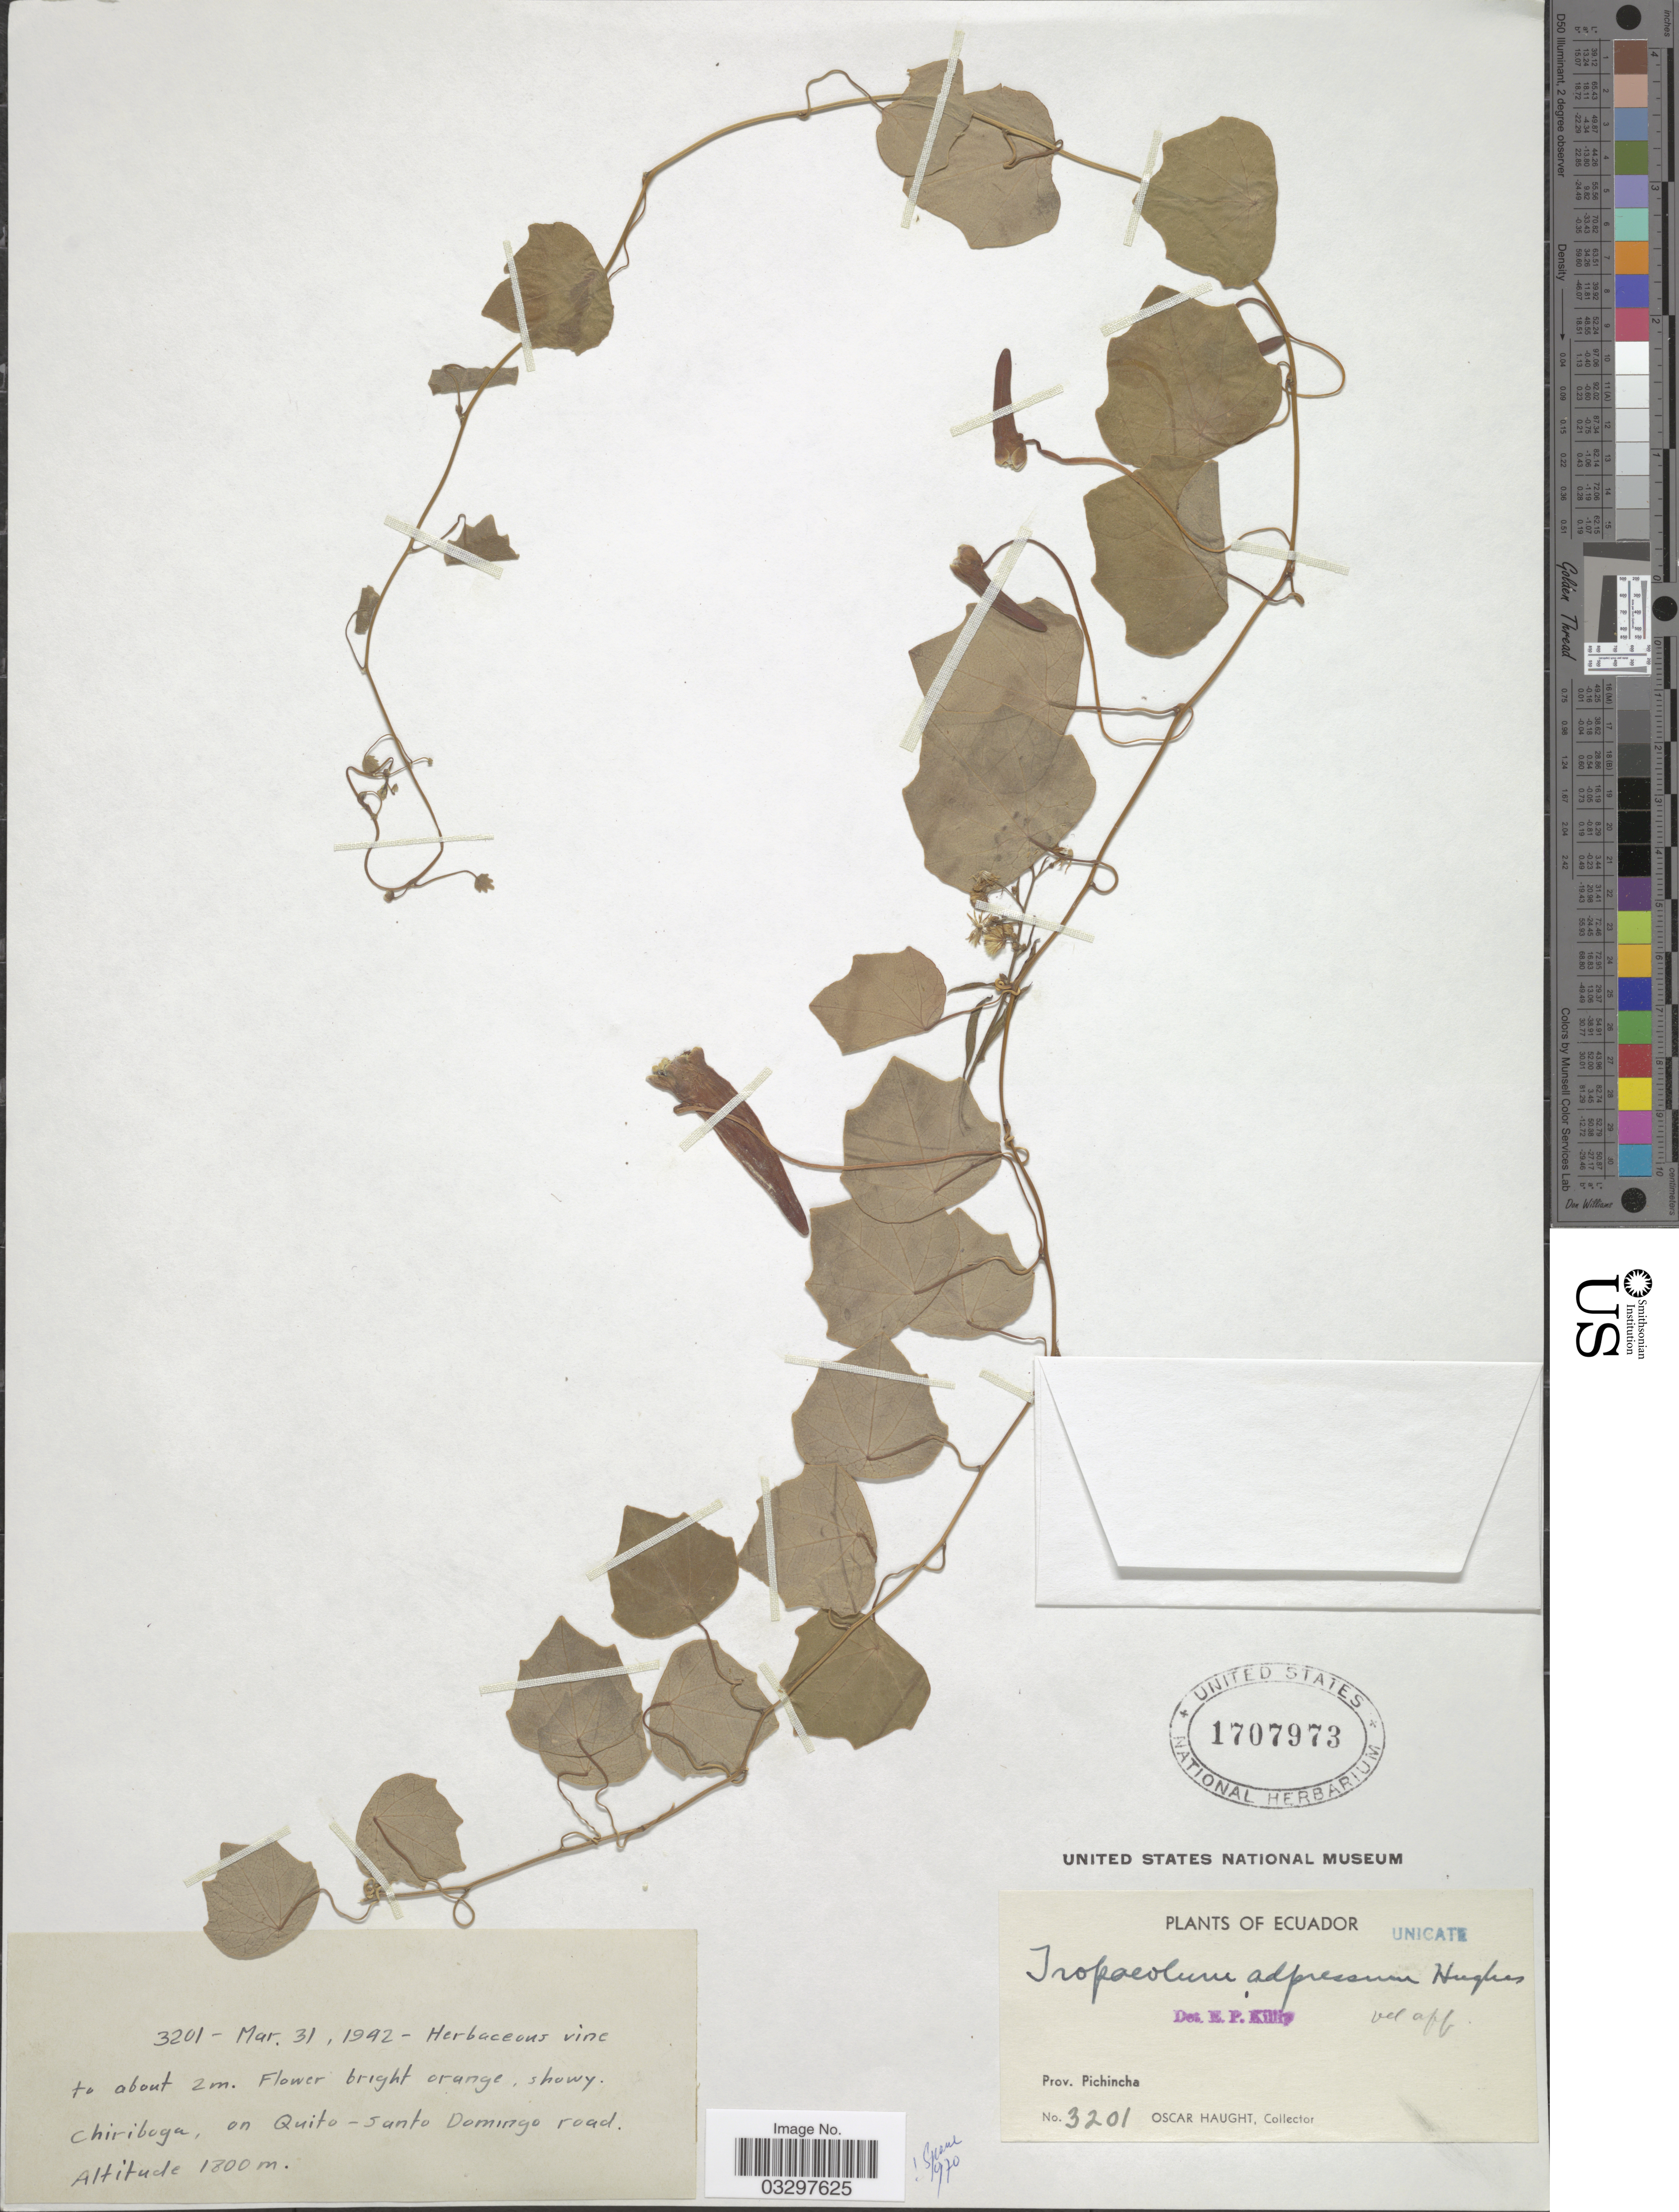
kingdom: Plantae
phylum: Tracheophyta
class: Magnoliopsida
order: Brassicales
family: Tropaeolaceae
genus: Tropaeolum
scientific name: Tropaeolum adpressum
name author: Hughes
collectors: O. L. Haught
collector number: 3201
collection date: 1942-03-31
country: Ecuador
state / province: Pichincha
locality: Prov. Pichincha. Chiriboga, on Quito - Santo Domingo road.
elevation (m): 1800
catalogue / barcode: US 1707973